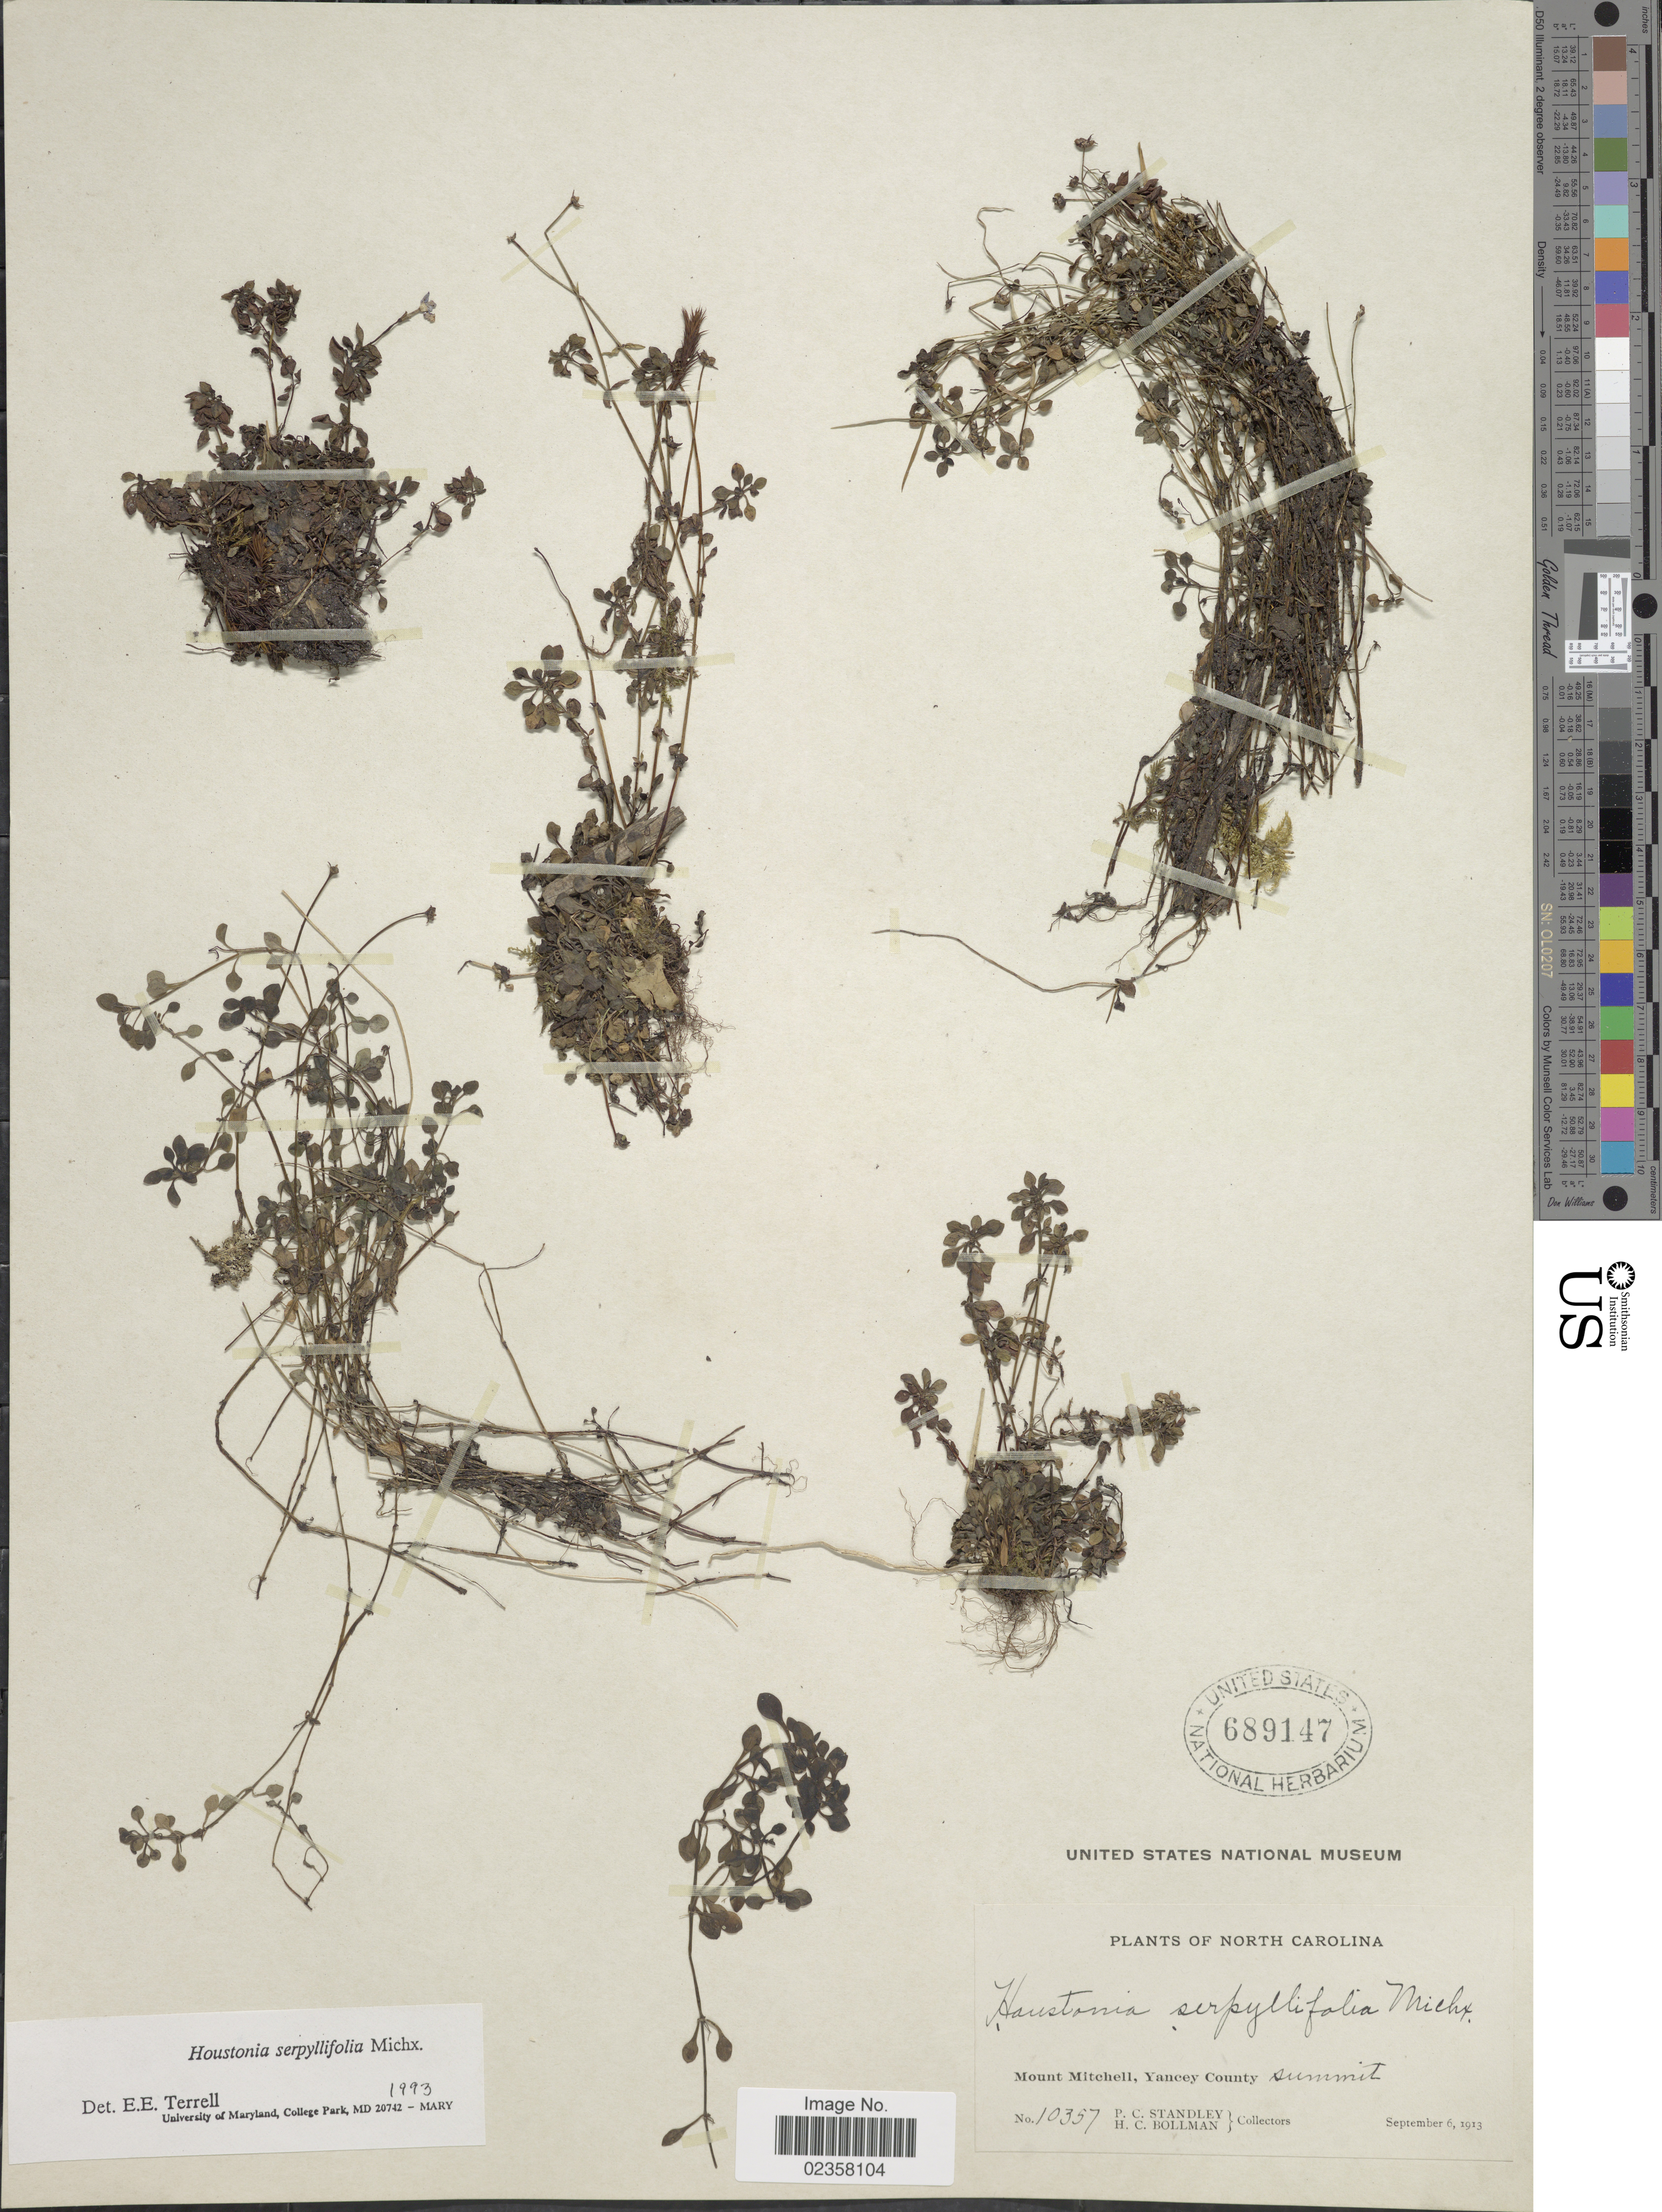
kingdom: Plantae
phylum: Tracheophyta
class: Magnoliopsida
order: Gentianales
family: Rubiaceae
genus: Houstonia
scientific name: Houstonia serpyllifolia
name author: Michx.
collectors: P. C. Standley & H. C. Bollman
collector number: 10357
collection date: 1913-09-06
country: United States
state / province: North Carolina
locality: Mount Mitchell, Yancey County, summit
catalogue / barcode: US 689147